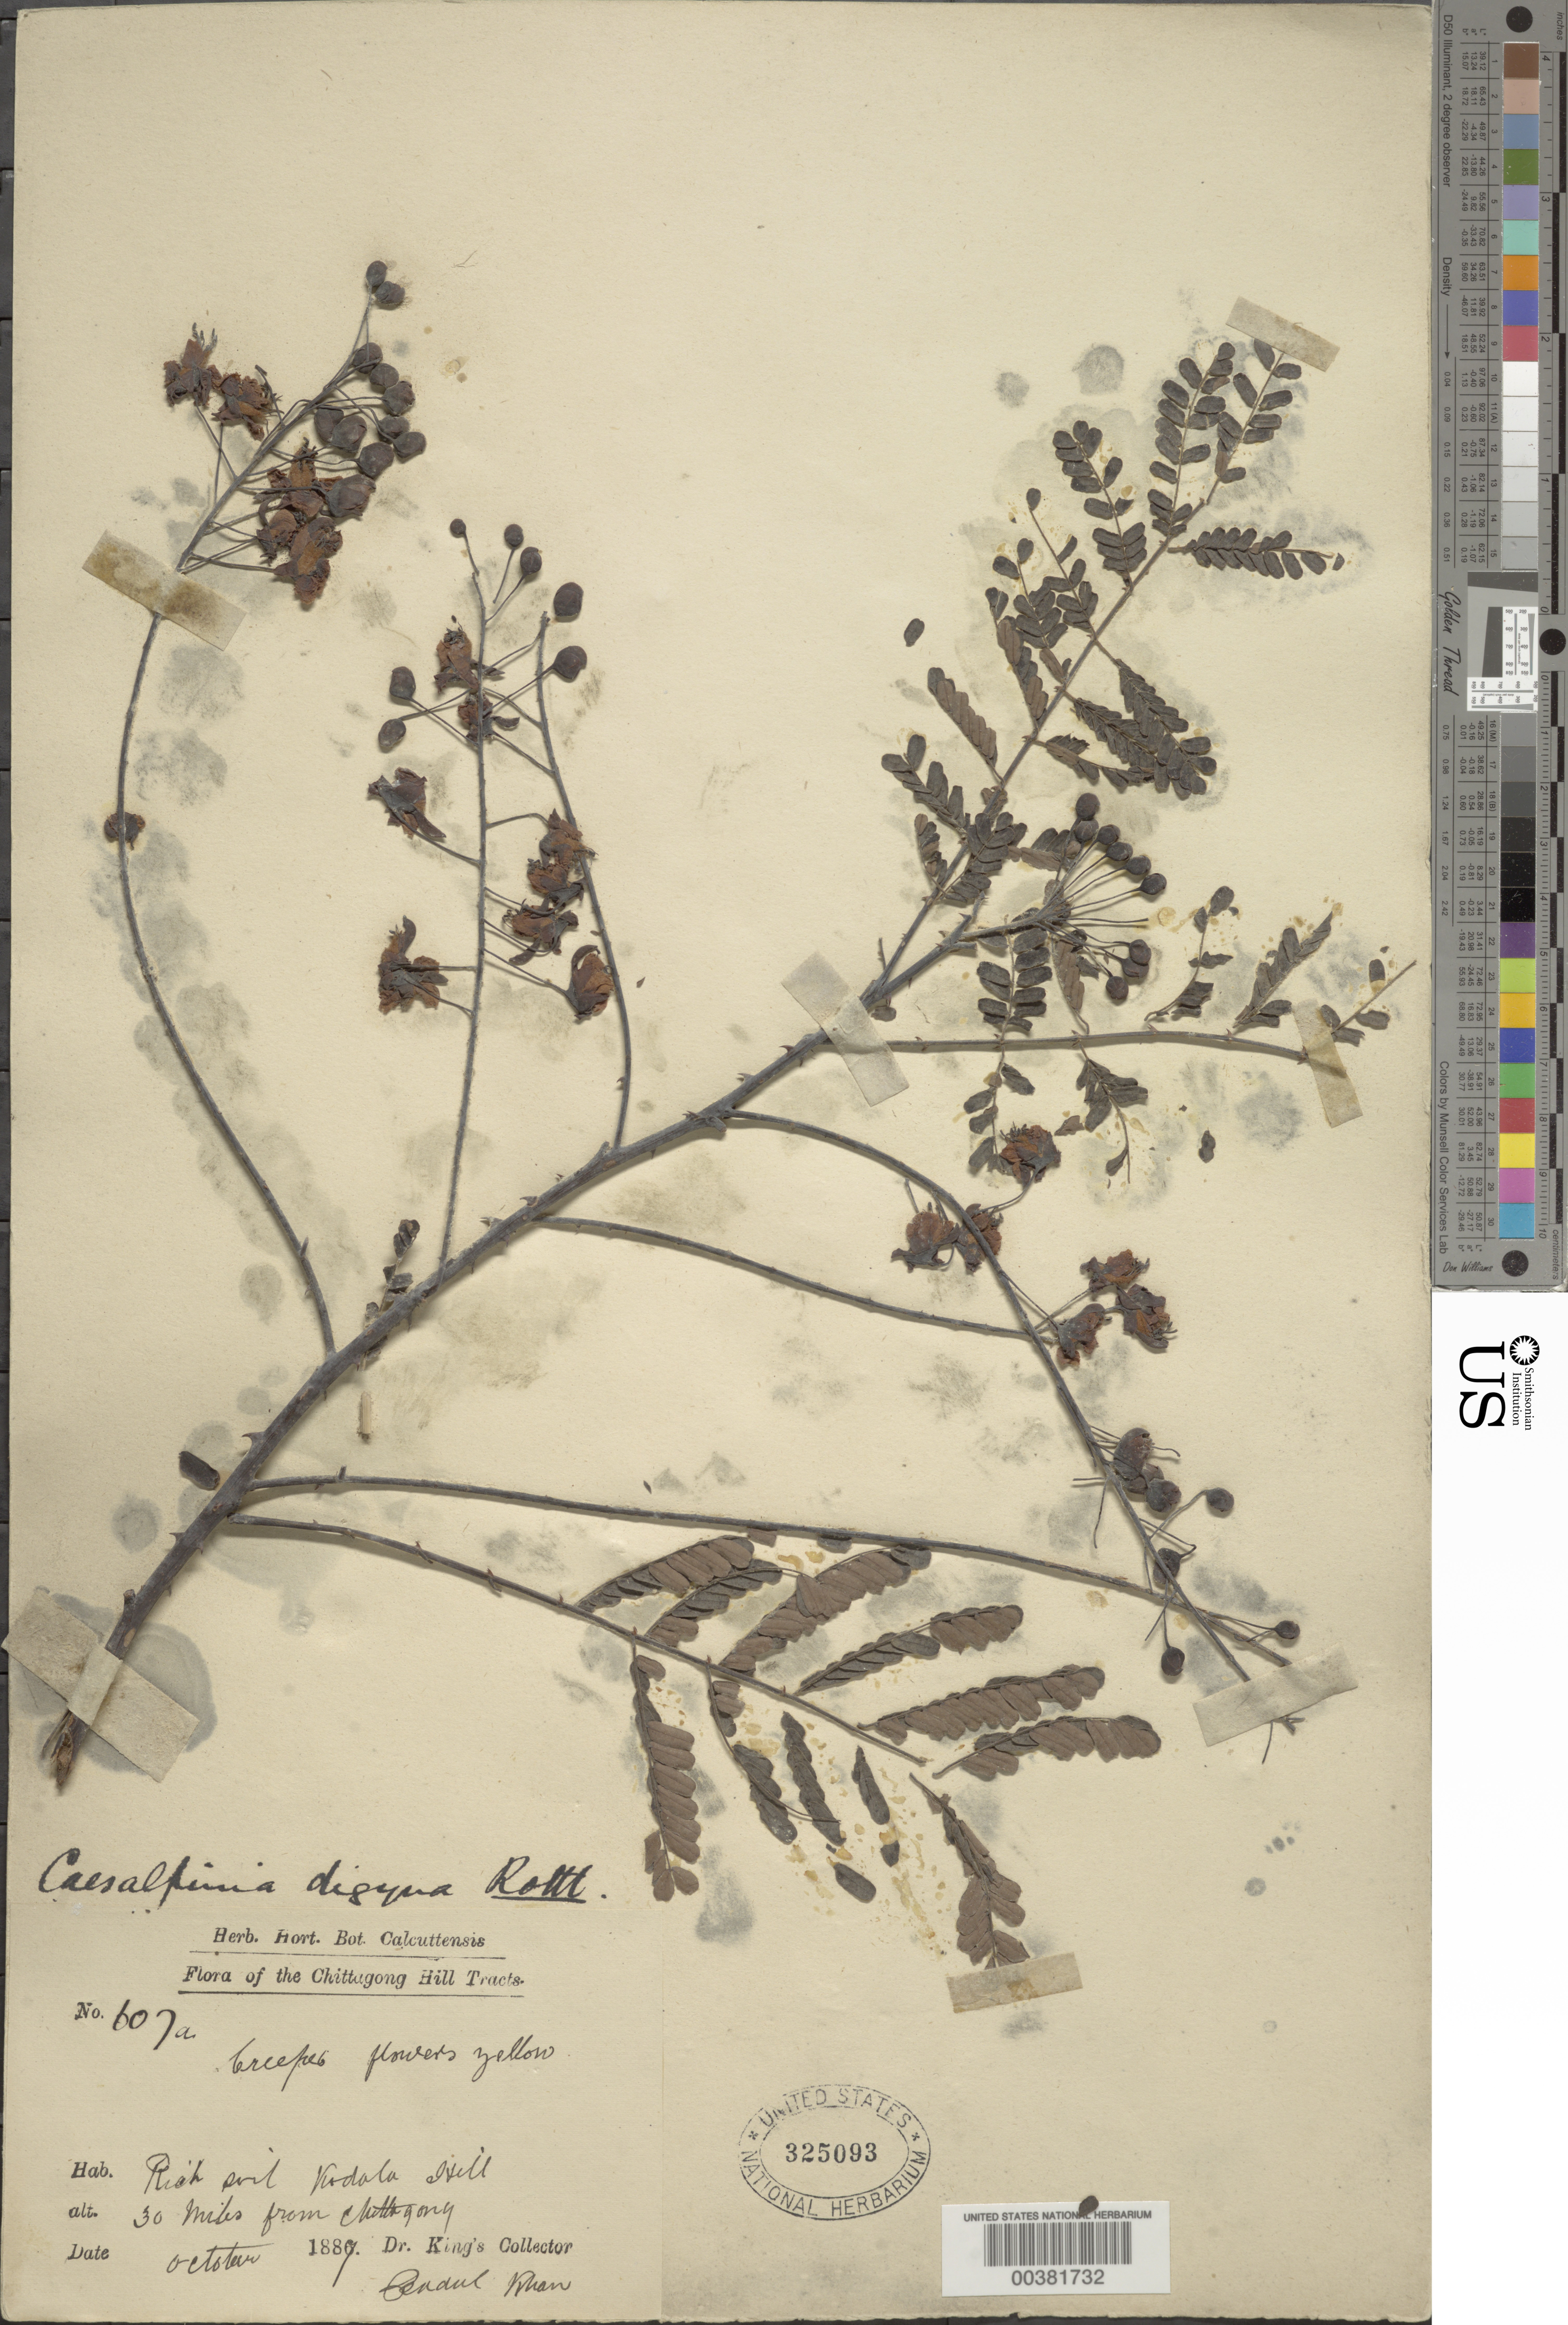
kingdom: Plantae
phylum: Tracheophyta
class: Magnoliopsida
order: Fabales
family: Fabaceae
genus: Moullava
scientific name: Moullava digyna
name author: (Röttler) Gagnon & G.P. Lewis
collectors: P. Whan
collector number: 607a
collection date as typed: Oct 1887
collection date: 1887-10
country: Bangladesh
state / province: Chittagong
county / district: Parbattya Chattagram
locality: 30 mi from Chittagong; Chittagong Hill tracts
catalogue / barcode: US 325093